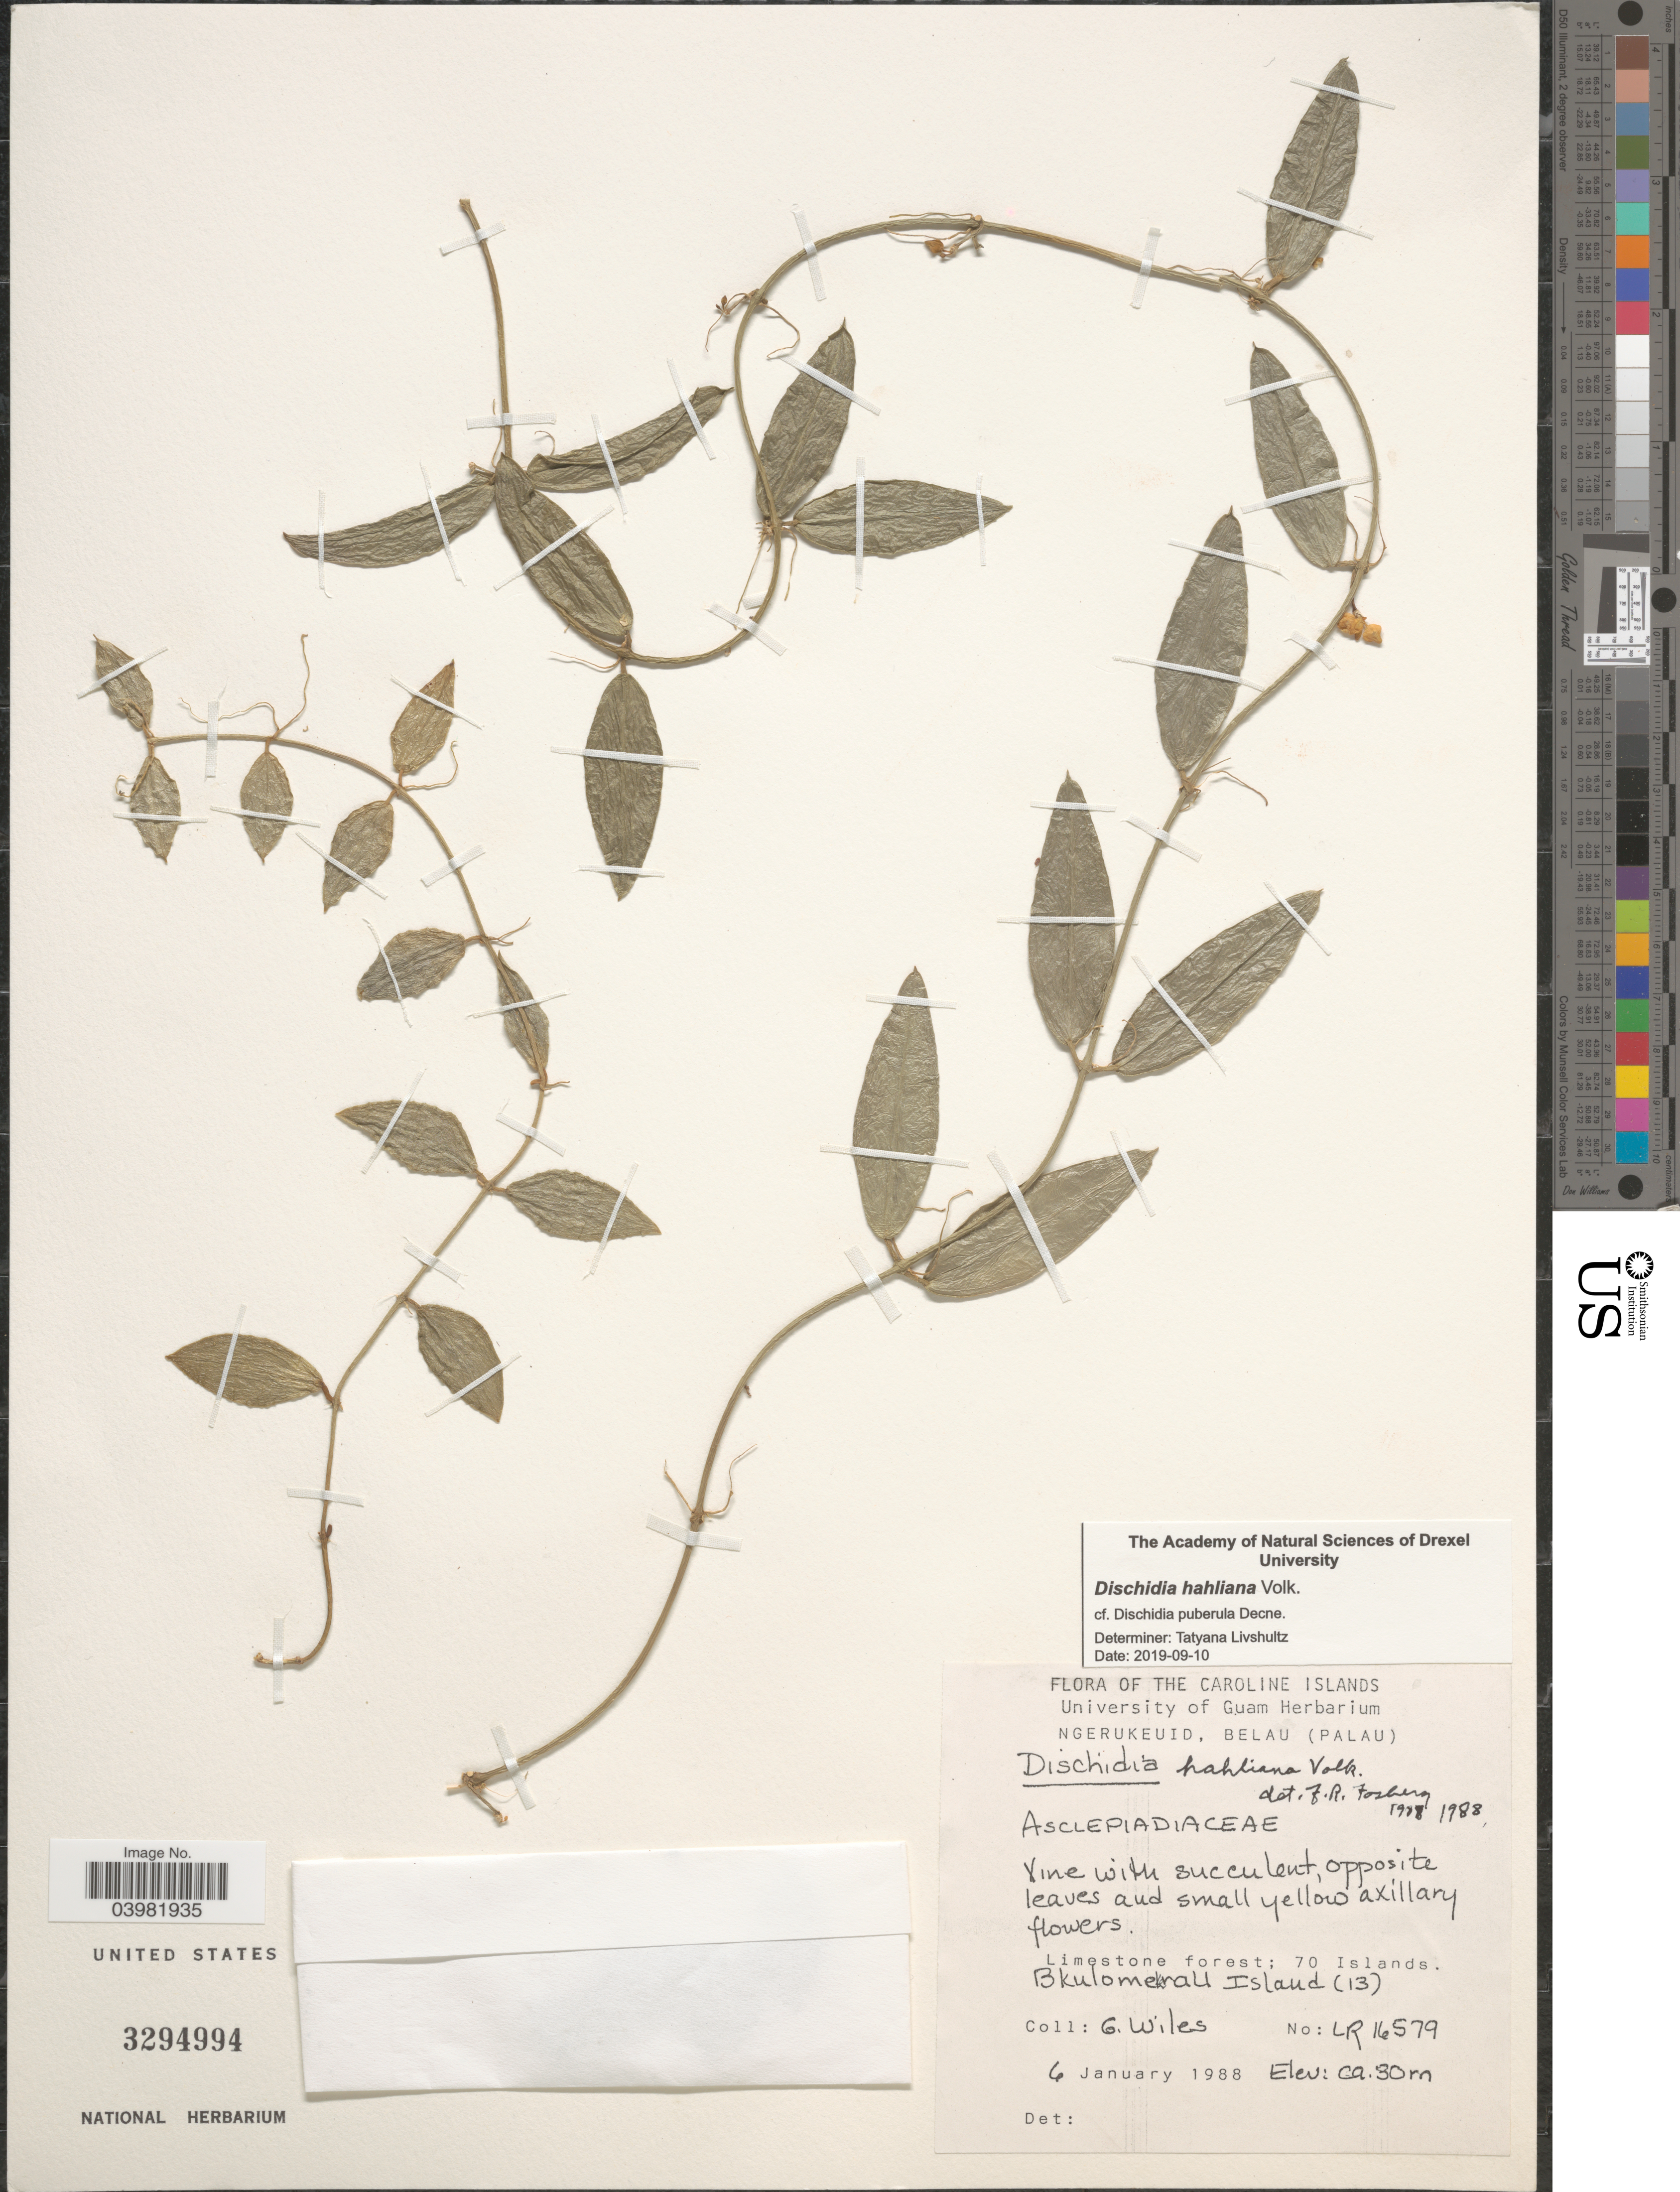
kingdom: Plantae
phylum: Tracheophyta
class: Magnoliopsida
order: Gentianales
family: Apocynaceae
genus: Dischidia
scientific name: Dischidia hahliana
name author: Volkens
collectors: G. Wiles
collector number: LR16579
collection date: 1988-01-06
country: Palau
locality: The Caroline Islands. Limestone forest: 70 Islands. Bkulomekrall [interpreted] Island (13).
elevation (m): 30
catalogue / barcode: US 3294994